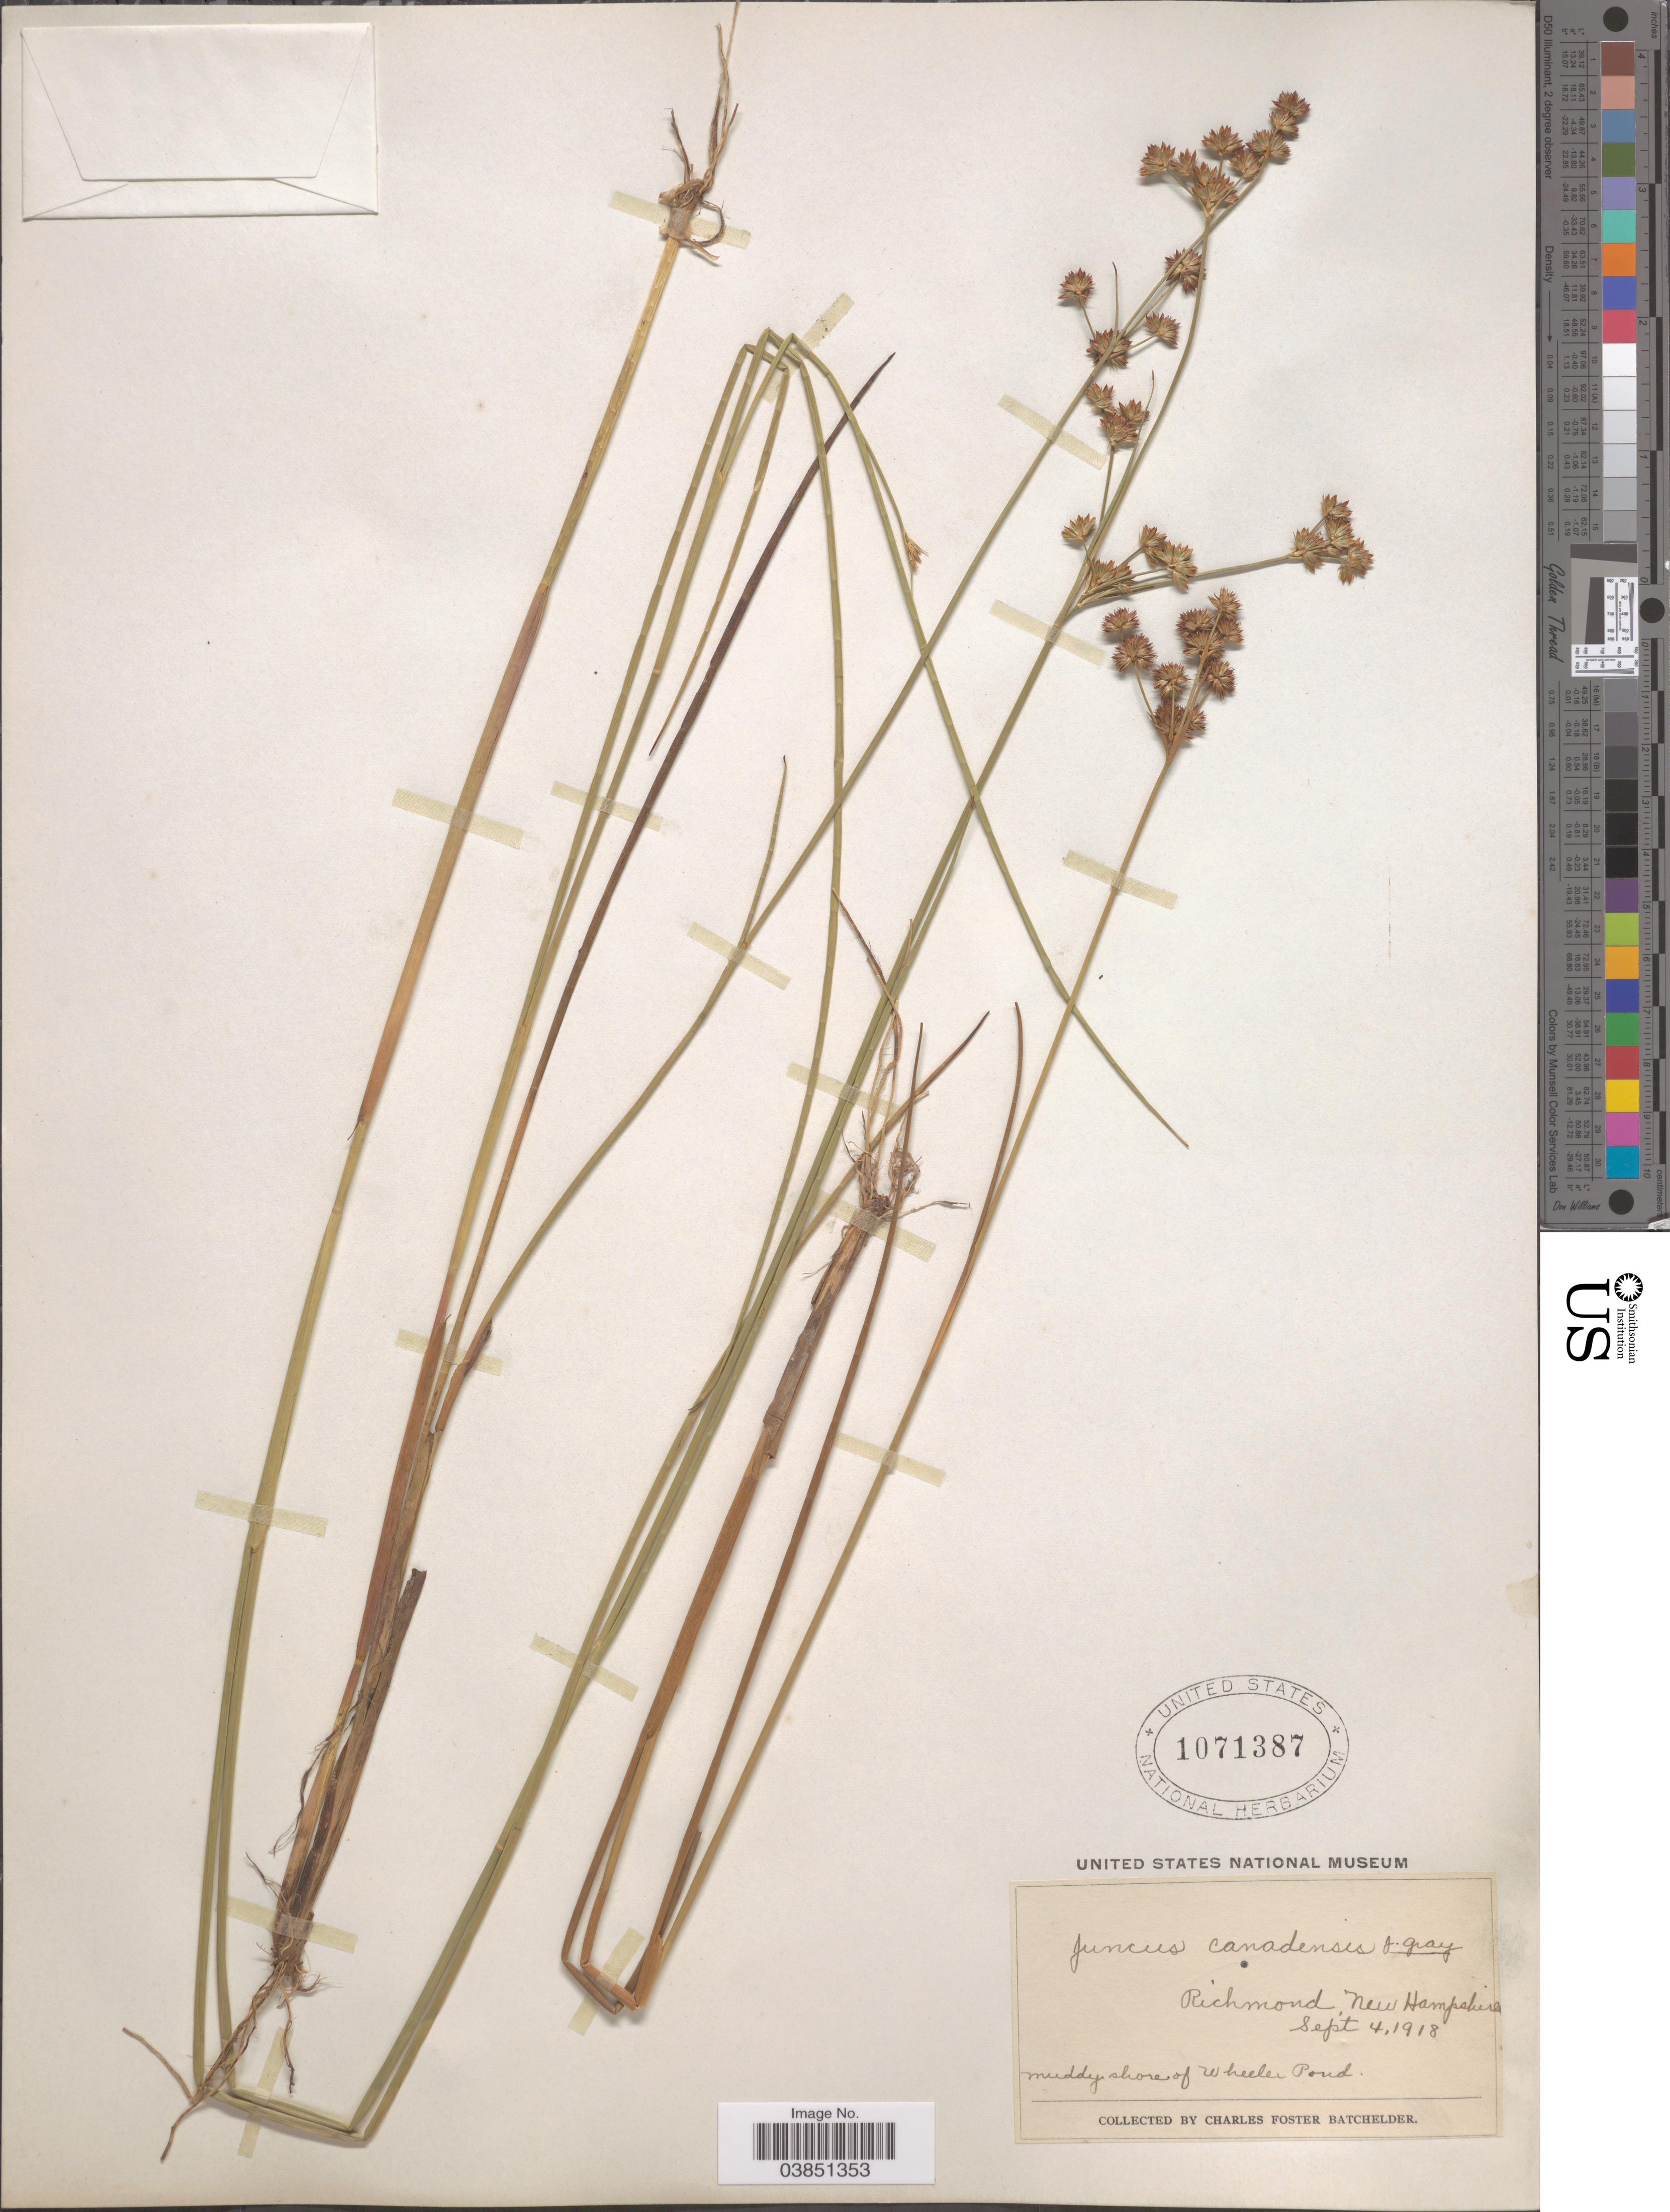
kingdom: Plantae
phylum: Tracheophyta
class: Liliopsida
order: Poales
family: Juncaceae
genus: Juncus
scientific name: Juncus canadensis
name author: J. Gay ex Laharpe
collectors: C. Batchelder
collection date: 1918-09-04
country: United States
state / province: New Hampshire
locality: Richmond. Muddy shore of Wheeler Pond.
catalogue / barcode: US 1071387